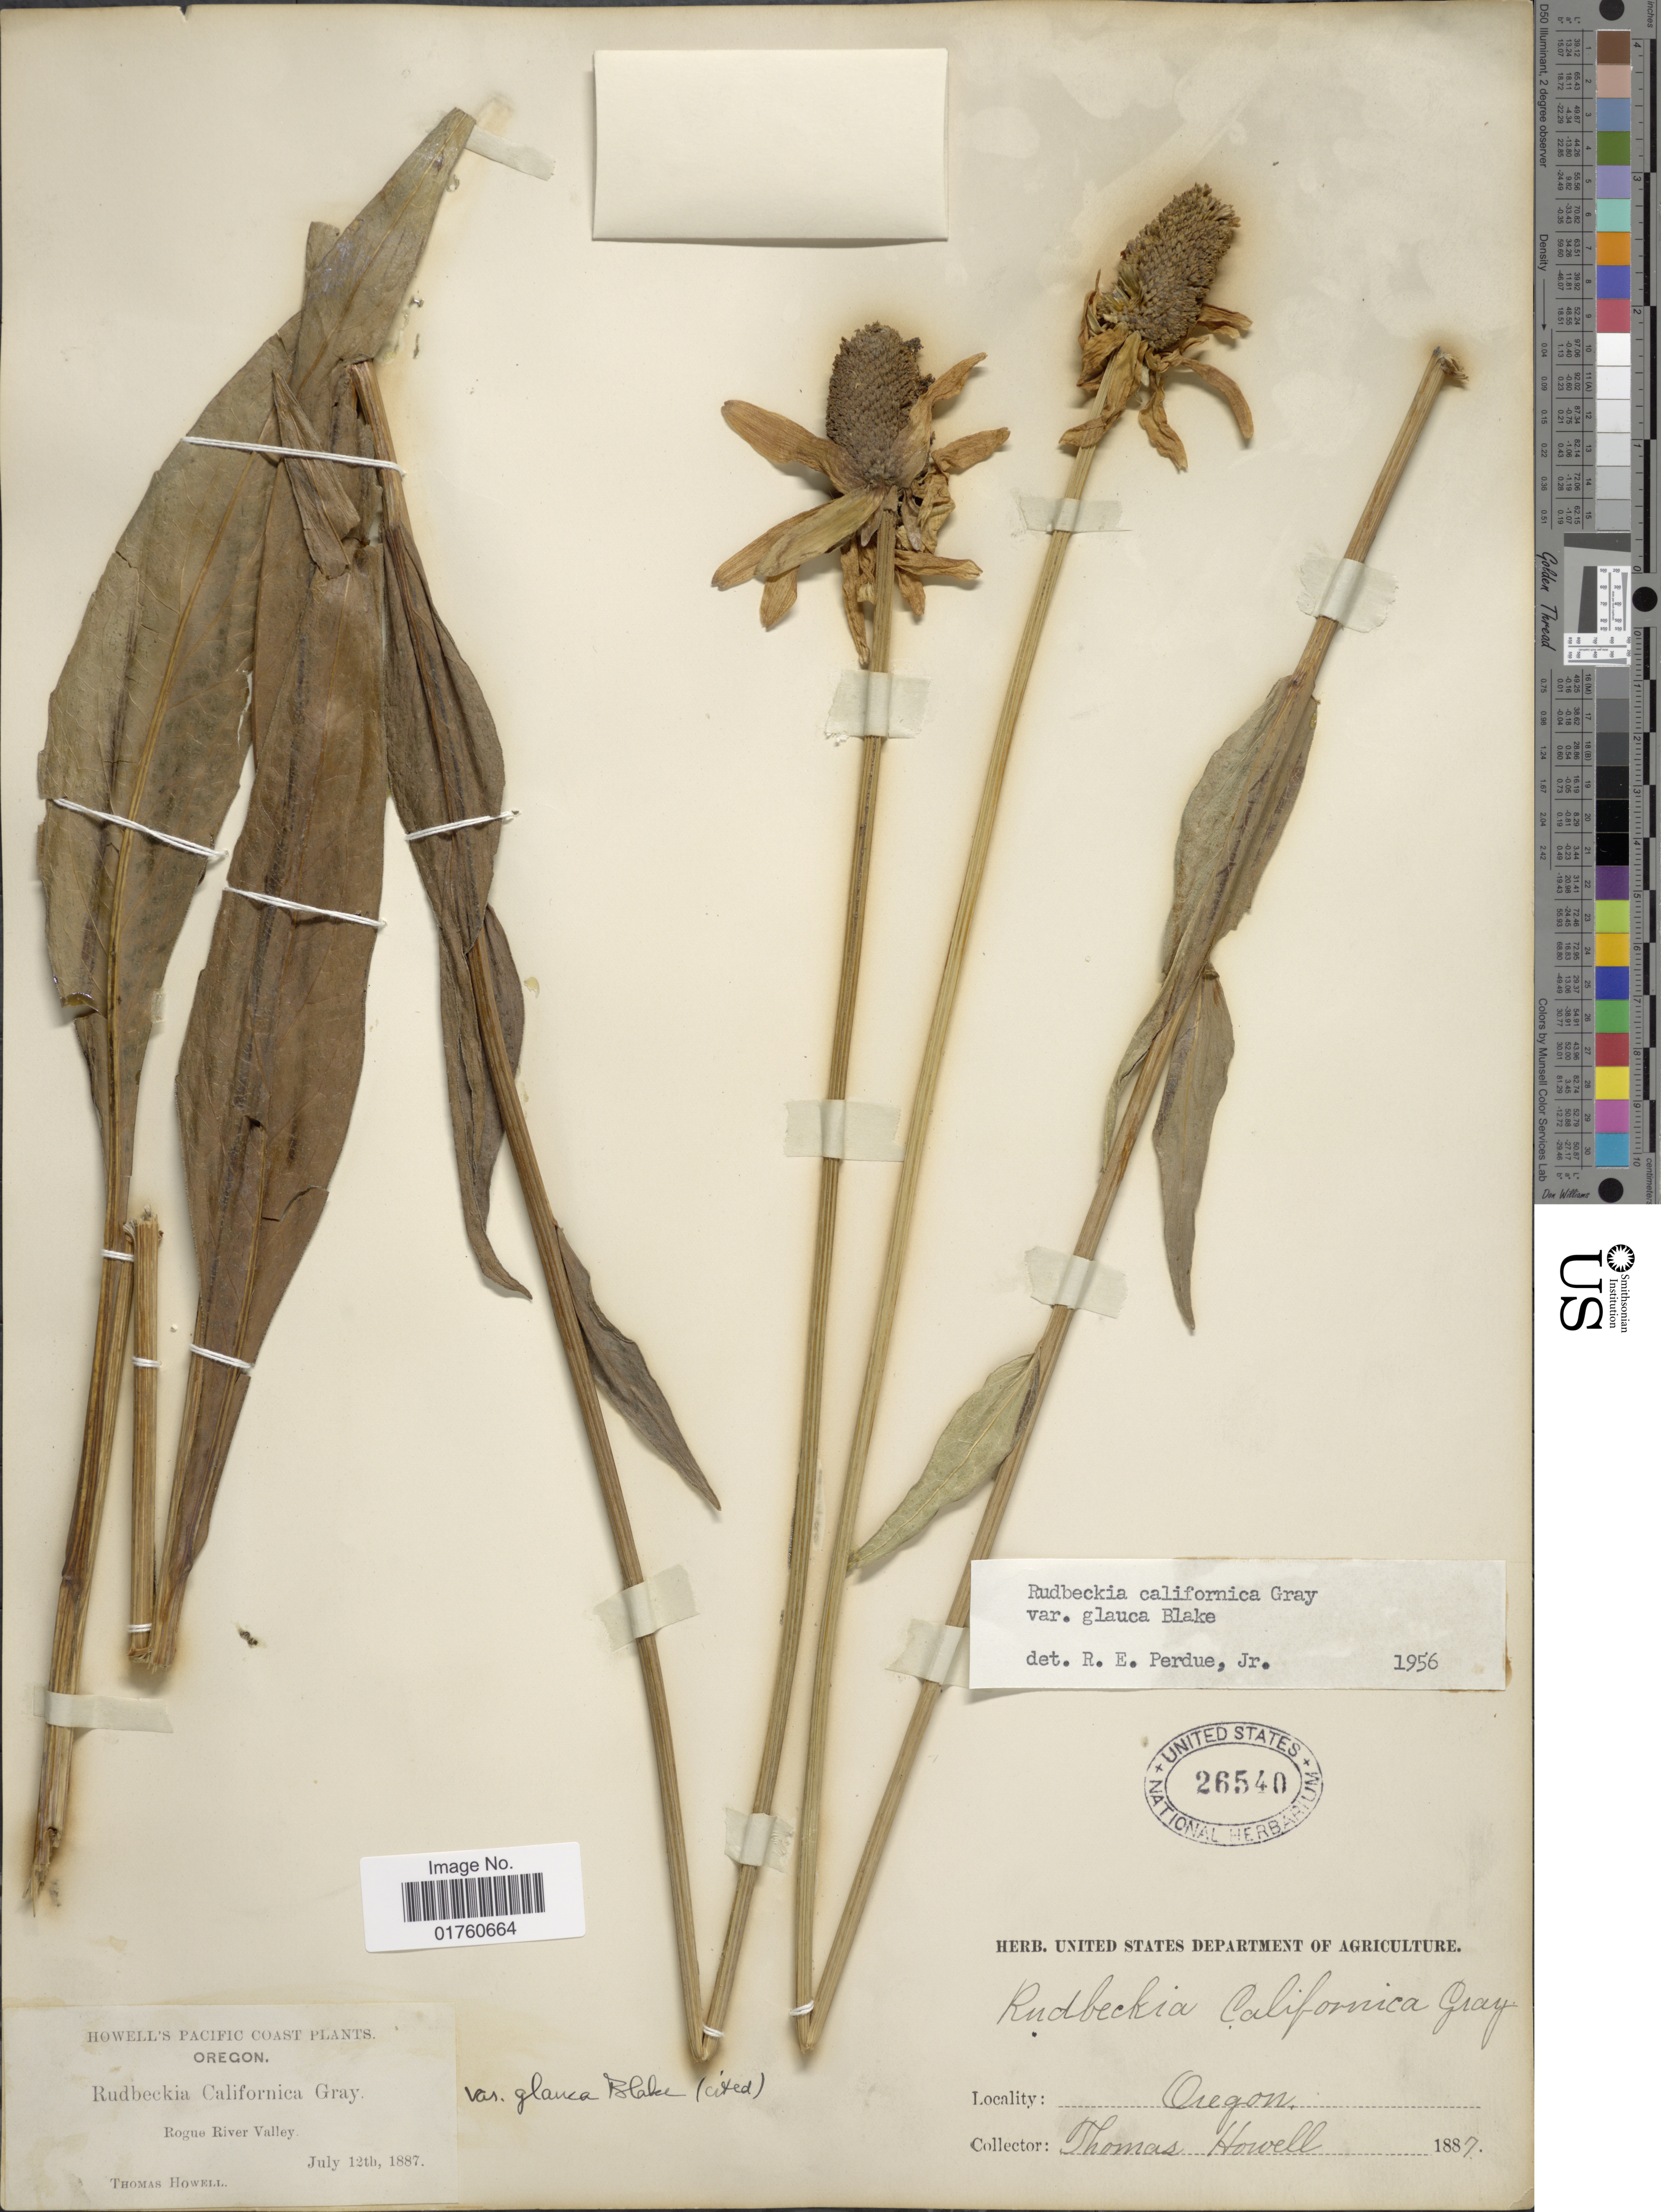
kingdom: Plantae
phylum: Tracheophyta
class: Magnoliopsida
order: Asterales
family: Asteraceae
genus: Rudbeckia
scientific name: Rudbeckia californica var. glauca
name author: S.F. Blake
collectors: T. Howell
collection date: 1887-07-12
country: United States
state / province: Oregon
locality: Pacific coast, Roque River Valley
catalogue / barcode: US 26540